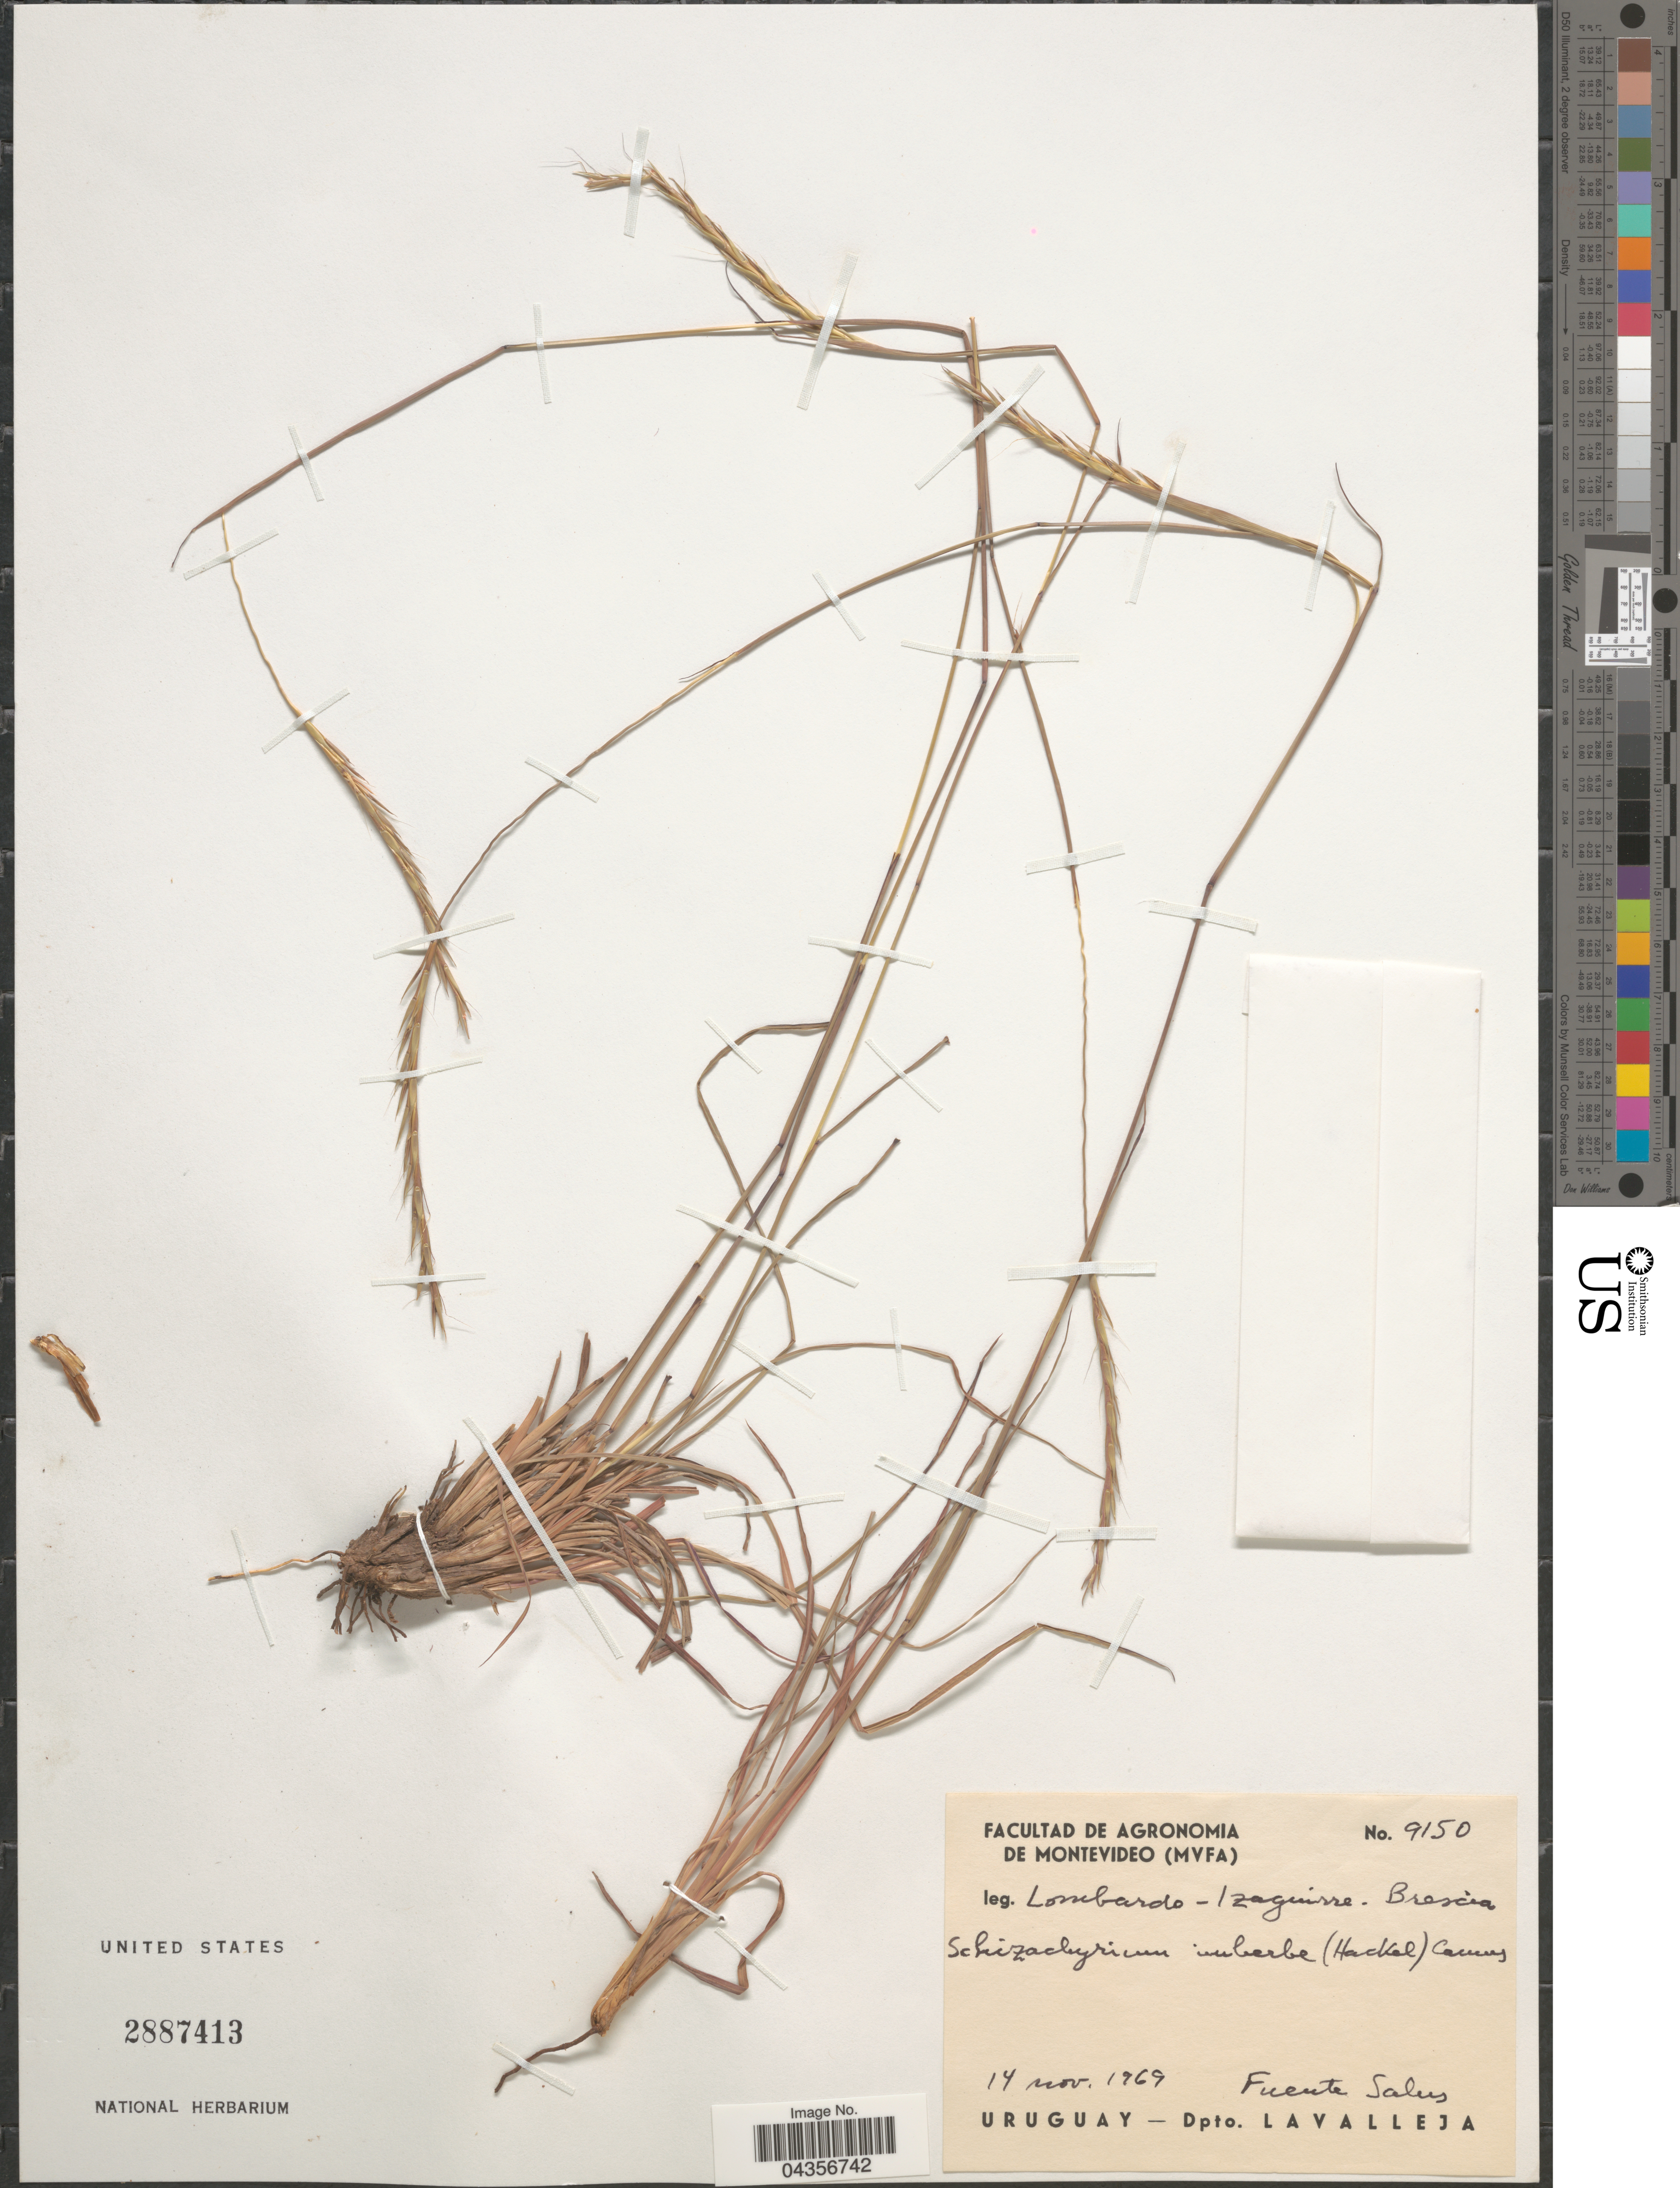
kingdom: Plantae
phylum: Tracheophyta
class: Liliopsida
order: Poales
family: Poaceae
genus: Schizachyrium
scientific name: Schizachyrium salzmanii var. aristatum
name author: (Hack.) Peichoto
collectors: Lombardo, Izaguirre & -. Brescia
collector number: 9150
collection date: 1969-11-14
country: Uruguay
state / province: Lavalleja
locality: Fuente Salus. Dpto. Lavalleja.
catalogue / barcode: US 2887413